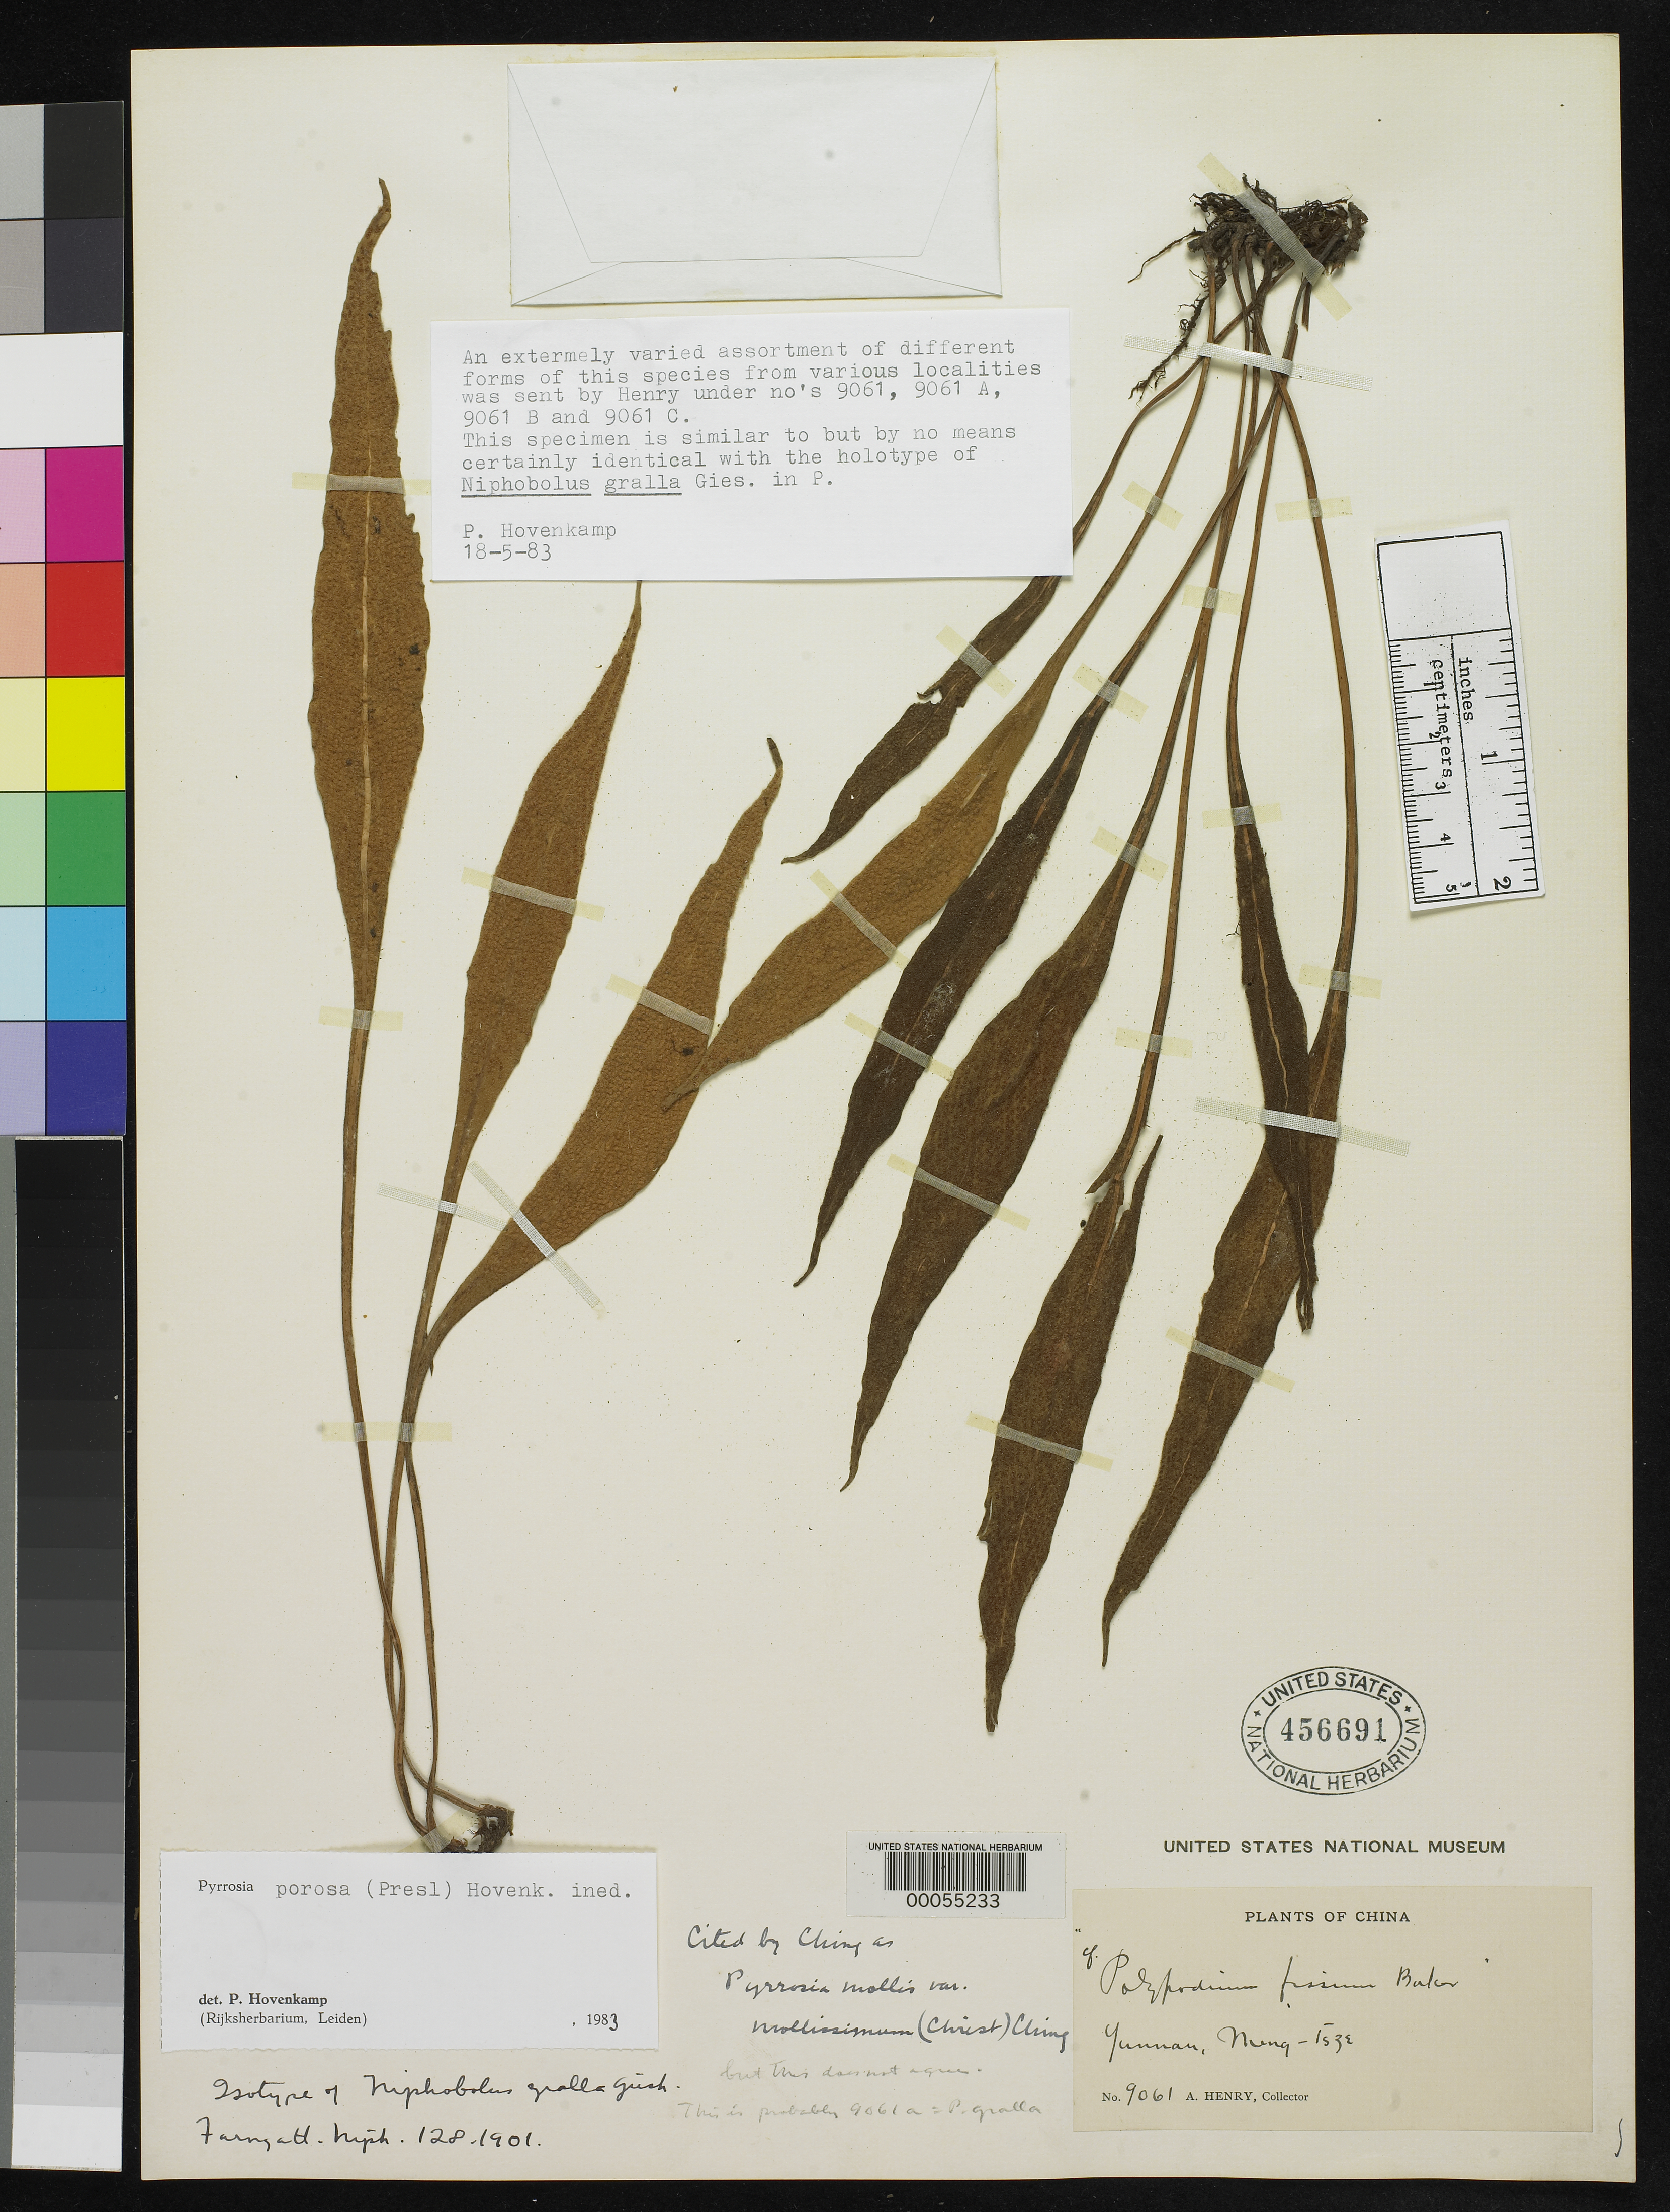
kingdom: Plantae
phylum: Tracheophyta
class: Polypodiopsida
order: Polypodiales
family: Polypodiaceae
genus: Niphobolus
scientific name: Niphobolus gralla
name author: Giesenhagen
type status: Type Collection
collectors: A. Henry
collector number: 9061 A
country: China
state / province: Yunnan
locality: Mengtze [Meng-tsze]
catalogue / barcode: US 456691